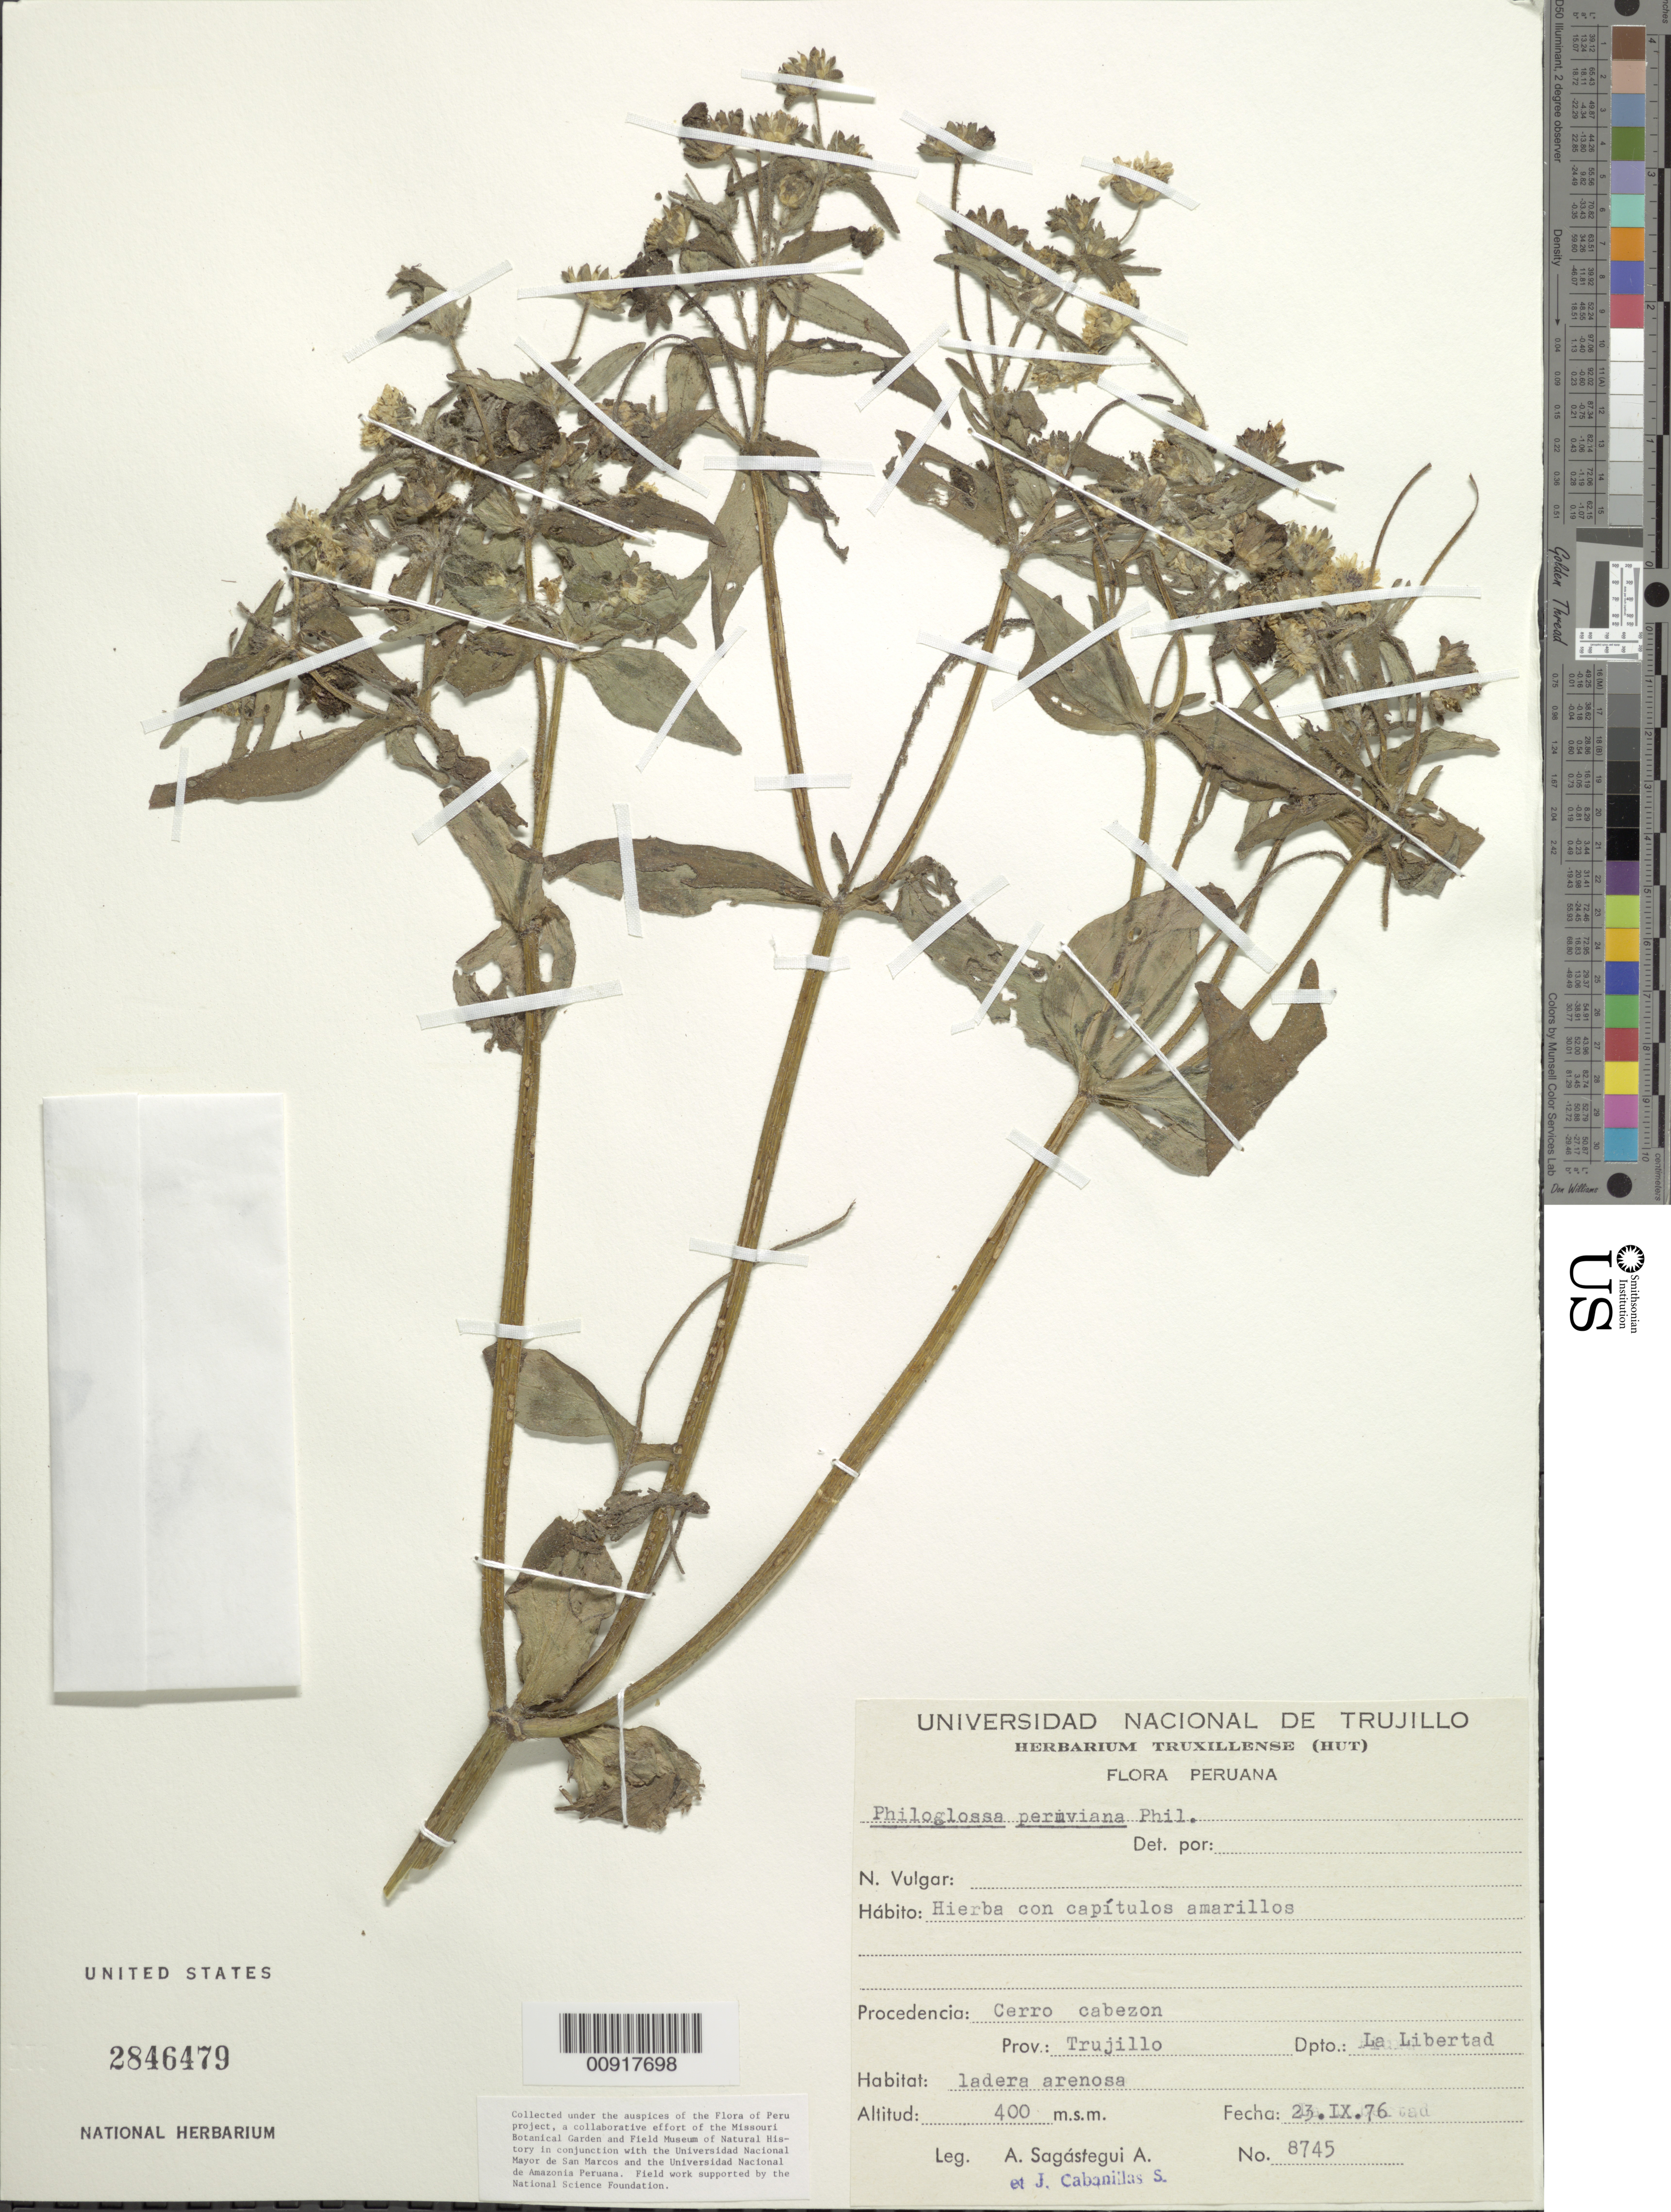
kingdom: Plantae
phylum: Tracheophyta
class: Magnoliopsida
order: Asterales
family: Asteraceae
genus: Philoglossa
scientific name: Philoglossa peruviana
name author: DC.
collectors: A. Sagástegui A. & J. Cabanillas S.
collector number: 8745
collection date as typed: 23 September 1976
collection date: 1976-09-23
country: Peru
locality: Prov. Trujillo, Dpto. La Libertad, Cerro Cabezon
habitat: Ladera arenosa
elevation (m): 400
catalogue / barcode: US 2846479